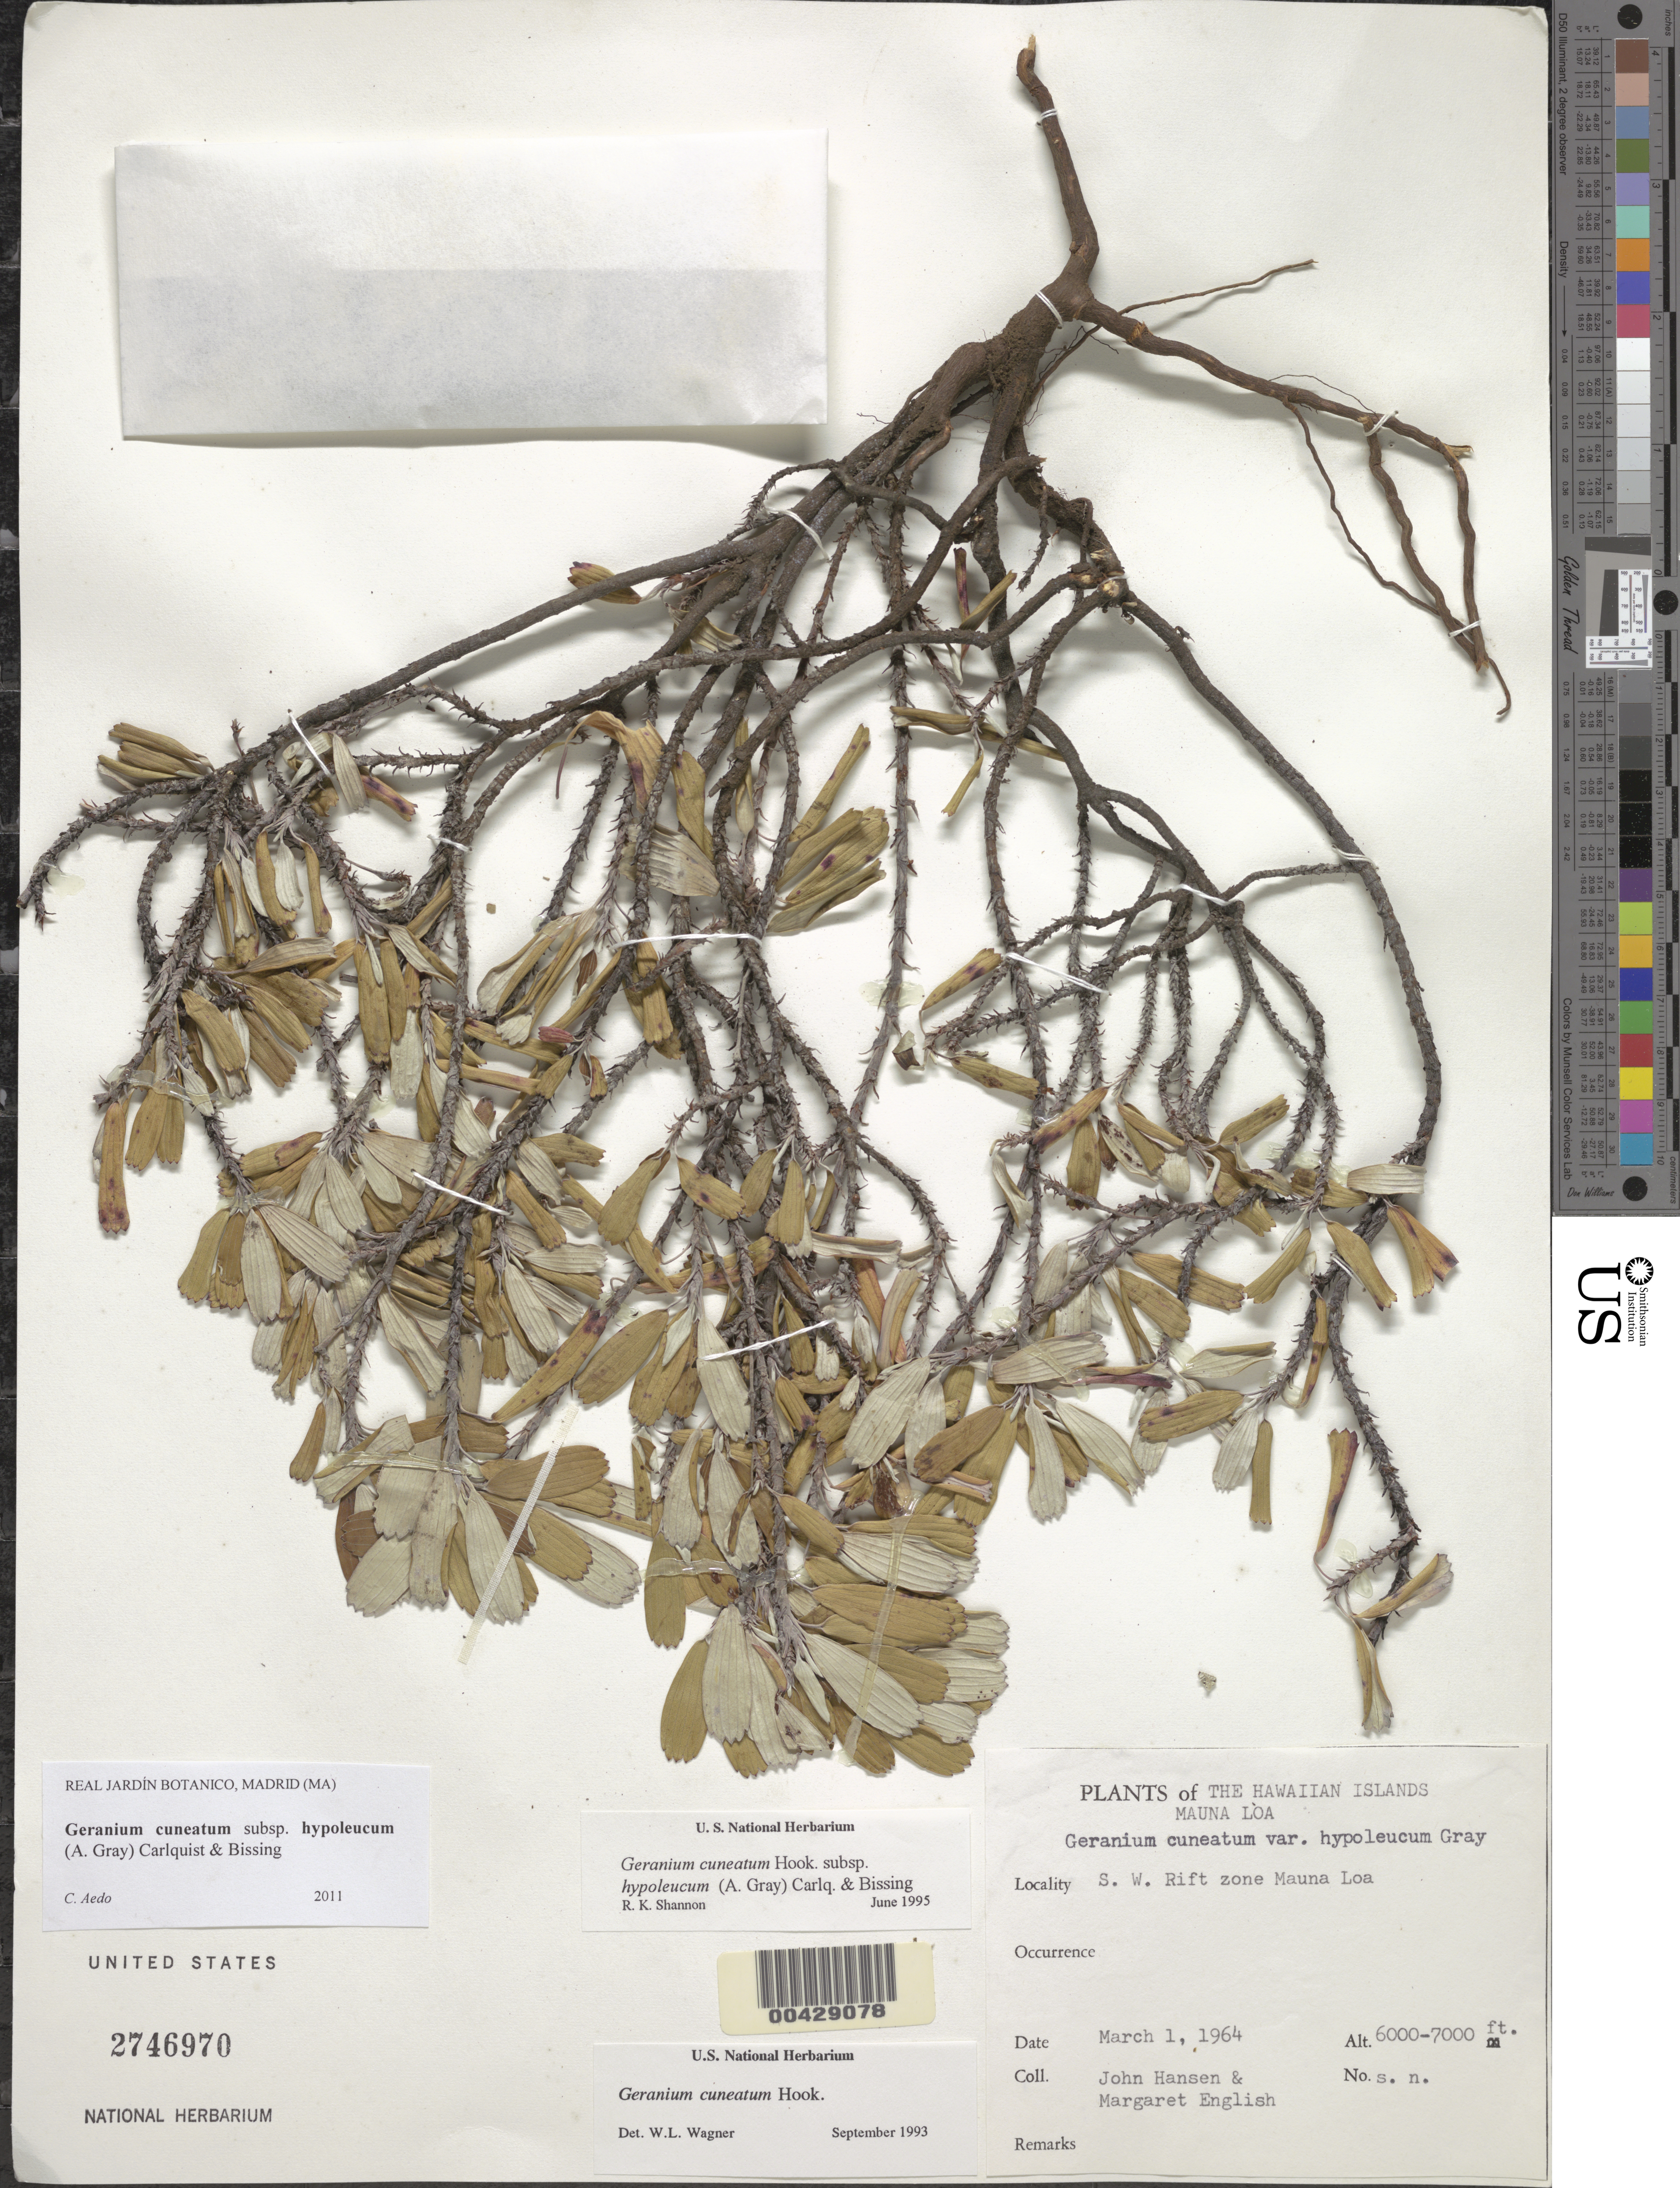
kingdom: Plantae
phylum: Tracheophyta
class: Magnoliopsida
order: Geraniales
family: Geraniaceae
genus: Geranium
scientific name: Geranium cuneatum subsp. hypoleucum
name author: (A. Gray) Carlquist & Bissing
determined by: Aedo, C.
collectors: J. Hansen & M. English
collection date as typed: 1 Mar 1964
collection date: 1964-03-01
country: United States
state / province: Hawaii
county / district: Hawaii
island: Hawaii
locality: SW rift zone Mauna Loa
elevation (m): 1829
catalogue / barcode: US 2746970